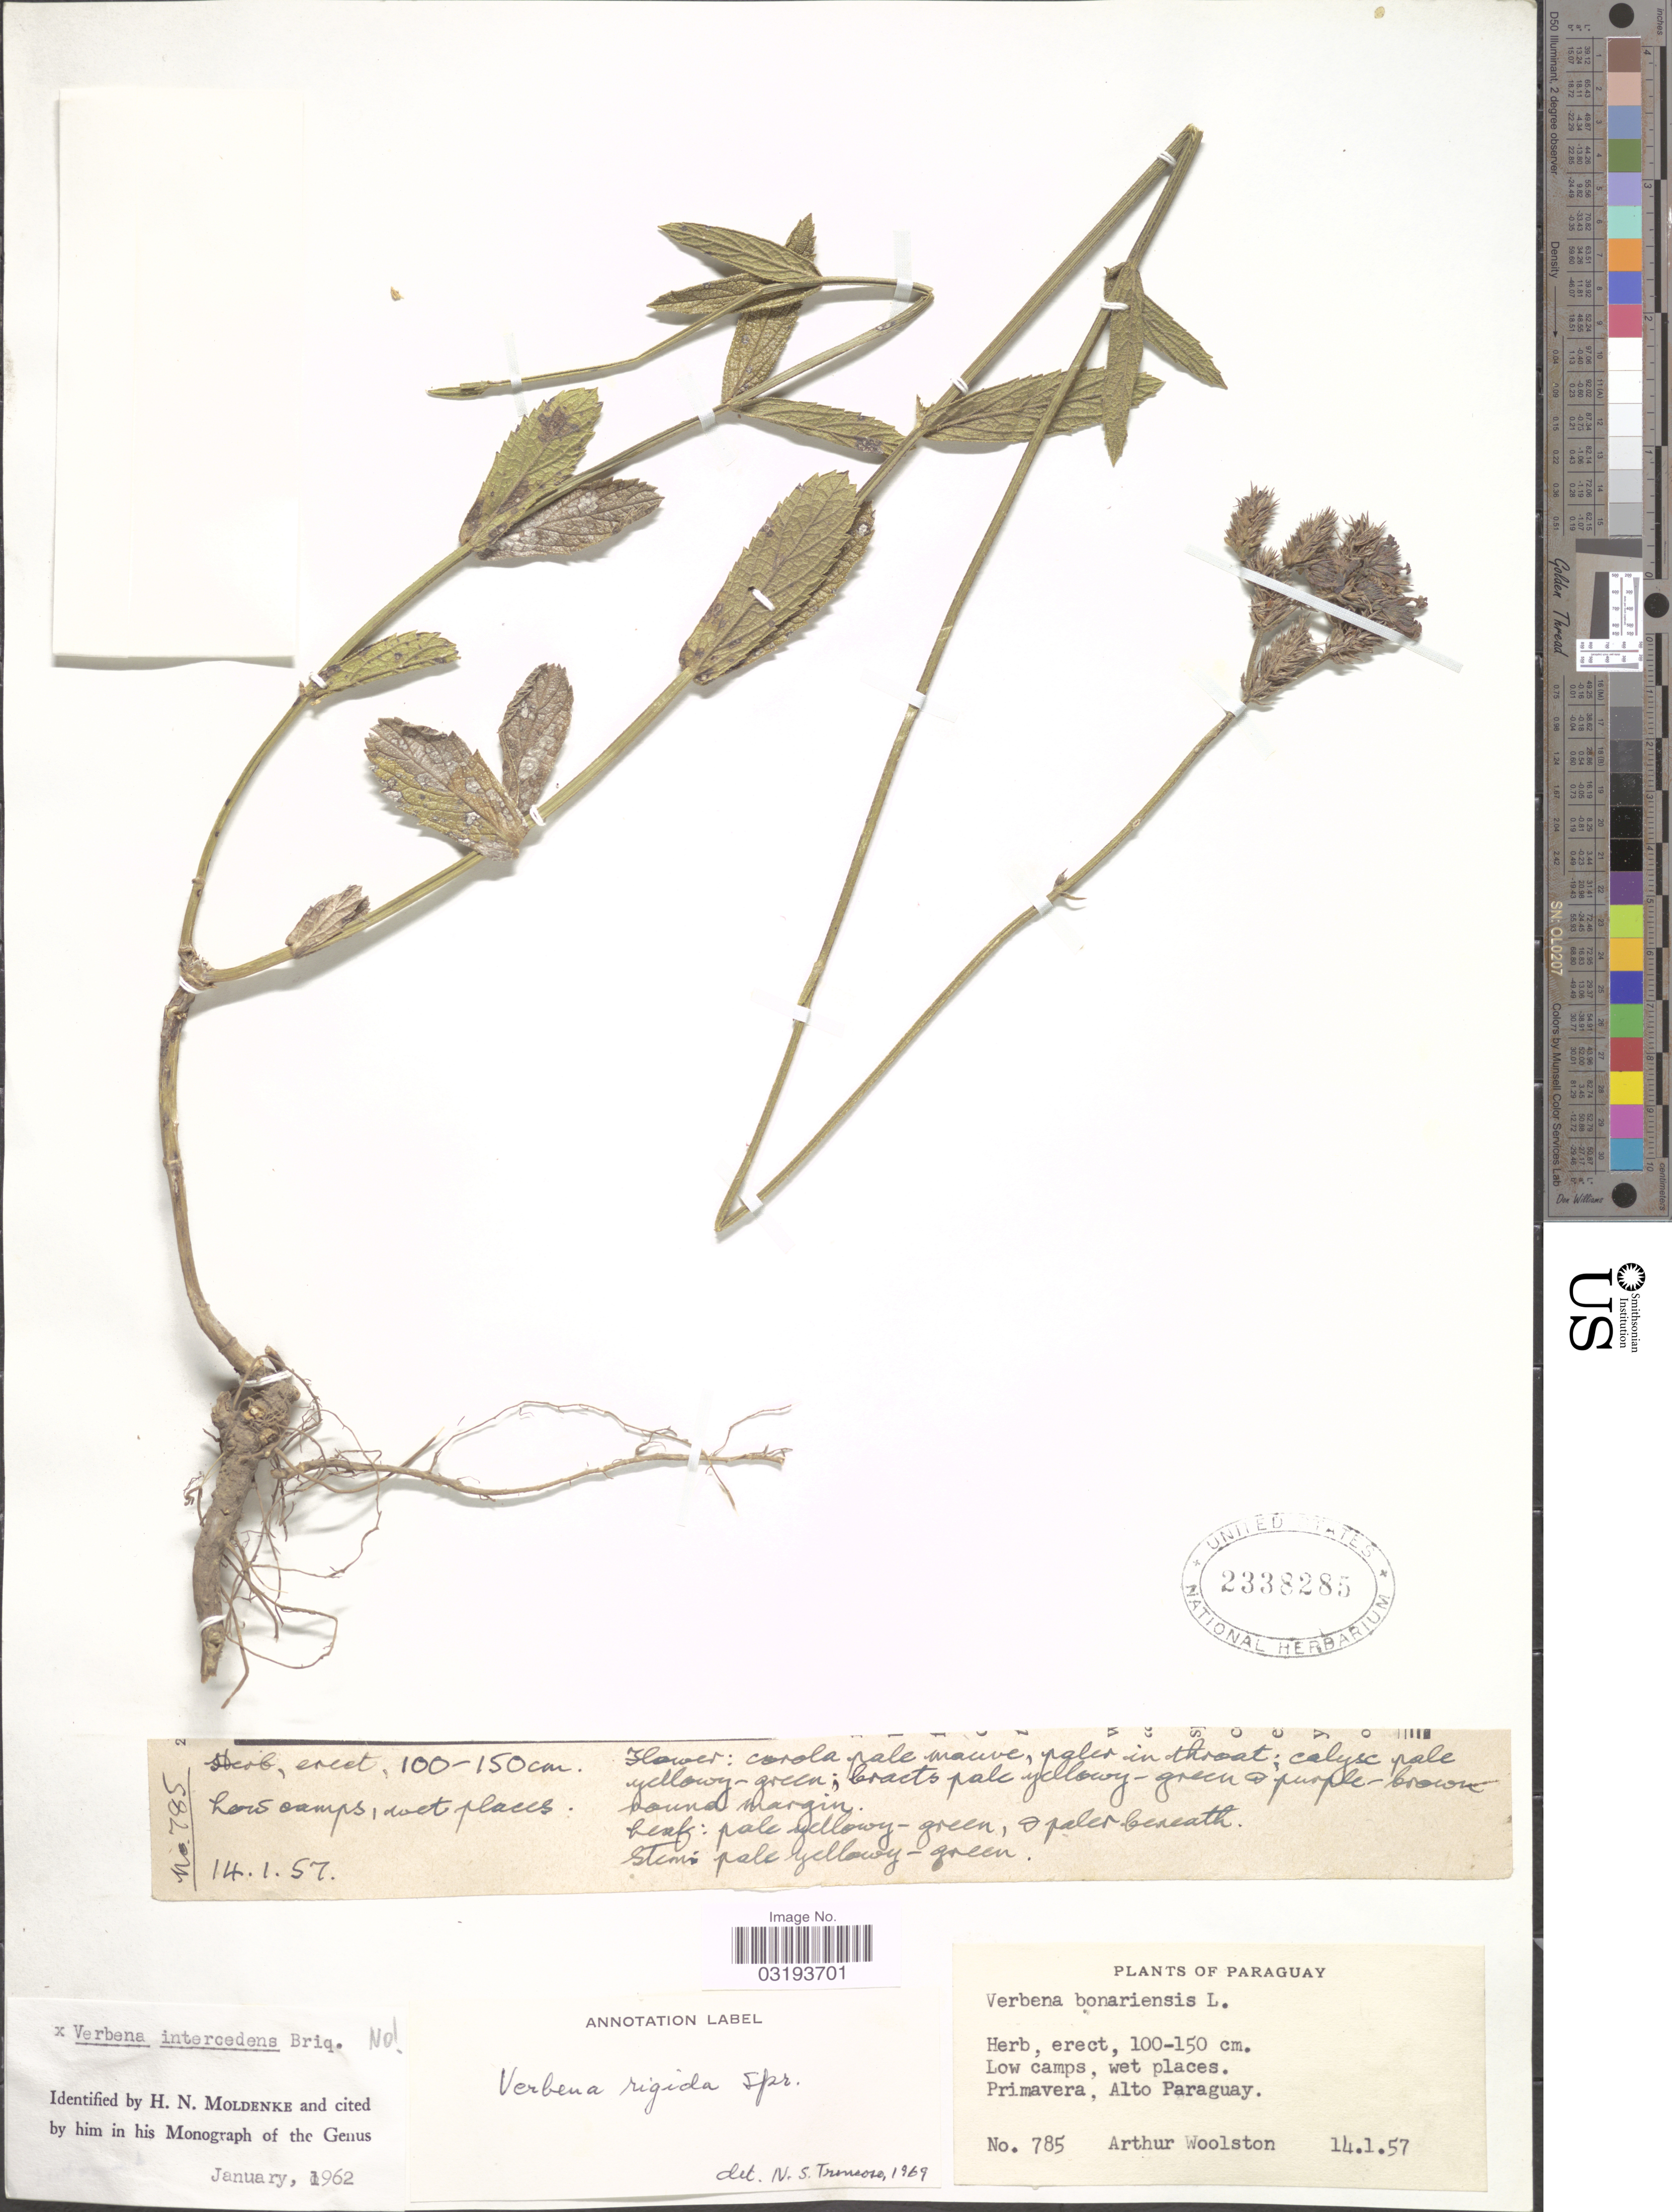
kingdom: Plantae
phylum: Tracheophyta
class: Magnoliopsida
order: Lamiales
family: Verbenaceae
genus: Verbena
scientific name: Verbena intercedens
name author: Briq.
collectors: A. L. Woolston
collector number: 785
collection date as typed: Transcribed d/m/y: 14/1/57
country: Paraguay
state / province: Alto Paraguay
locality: Primavera.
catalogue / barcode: US 2338285